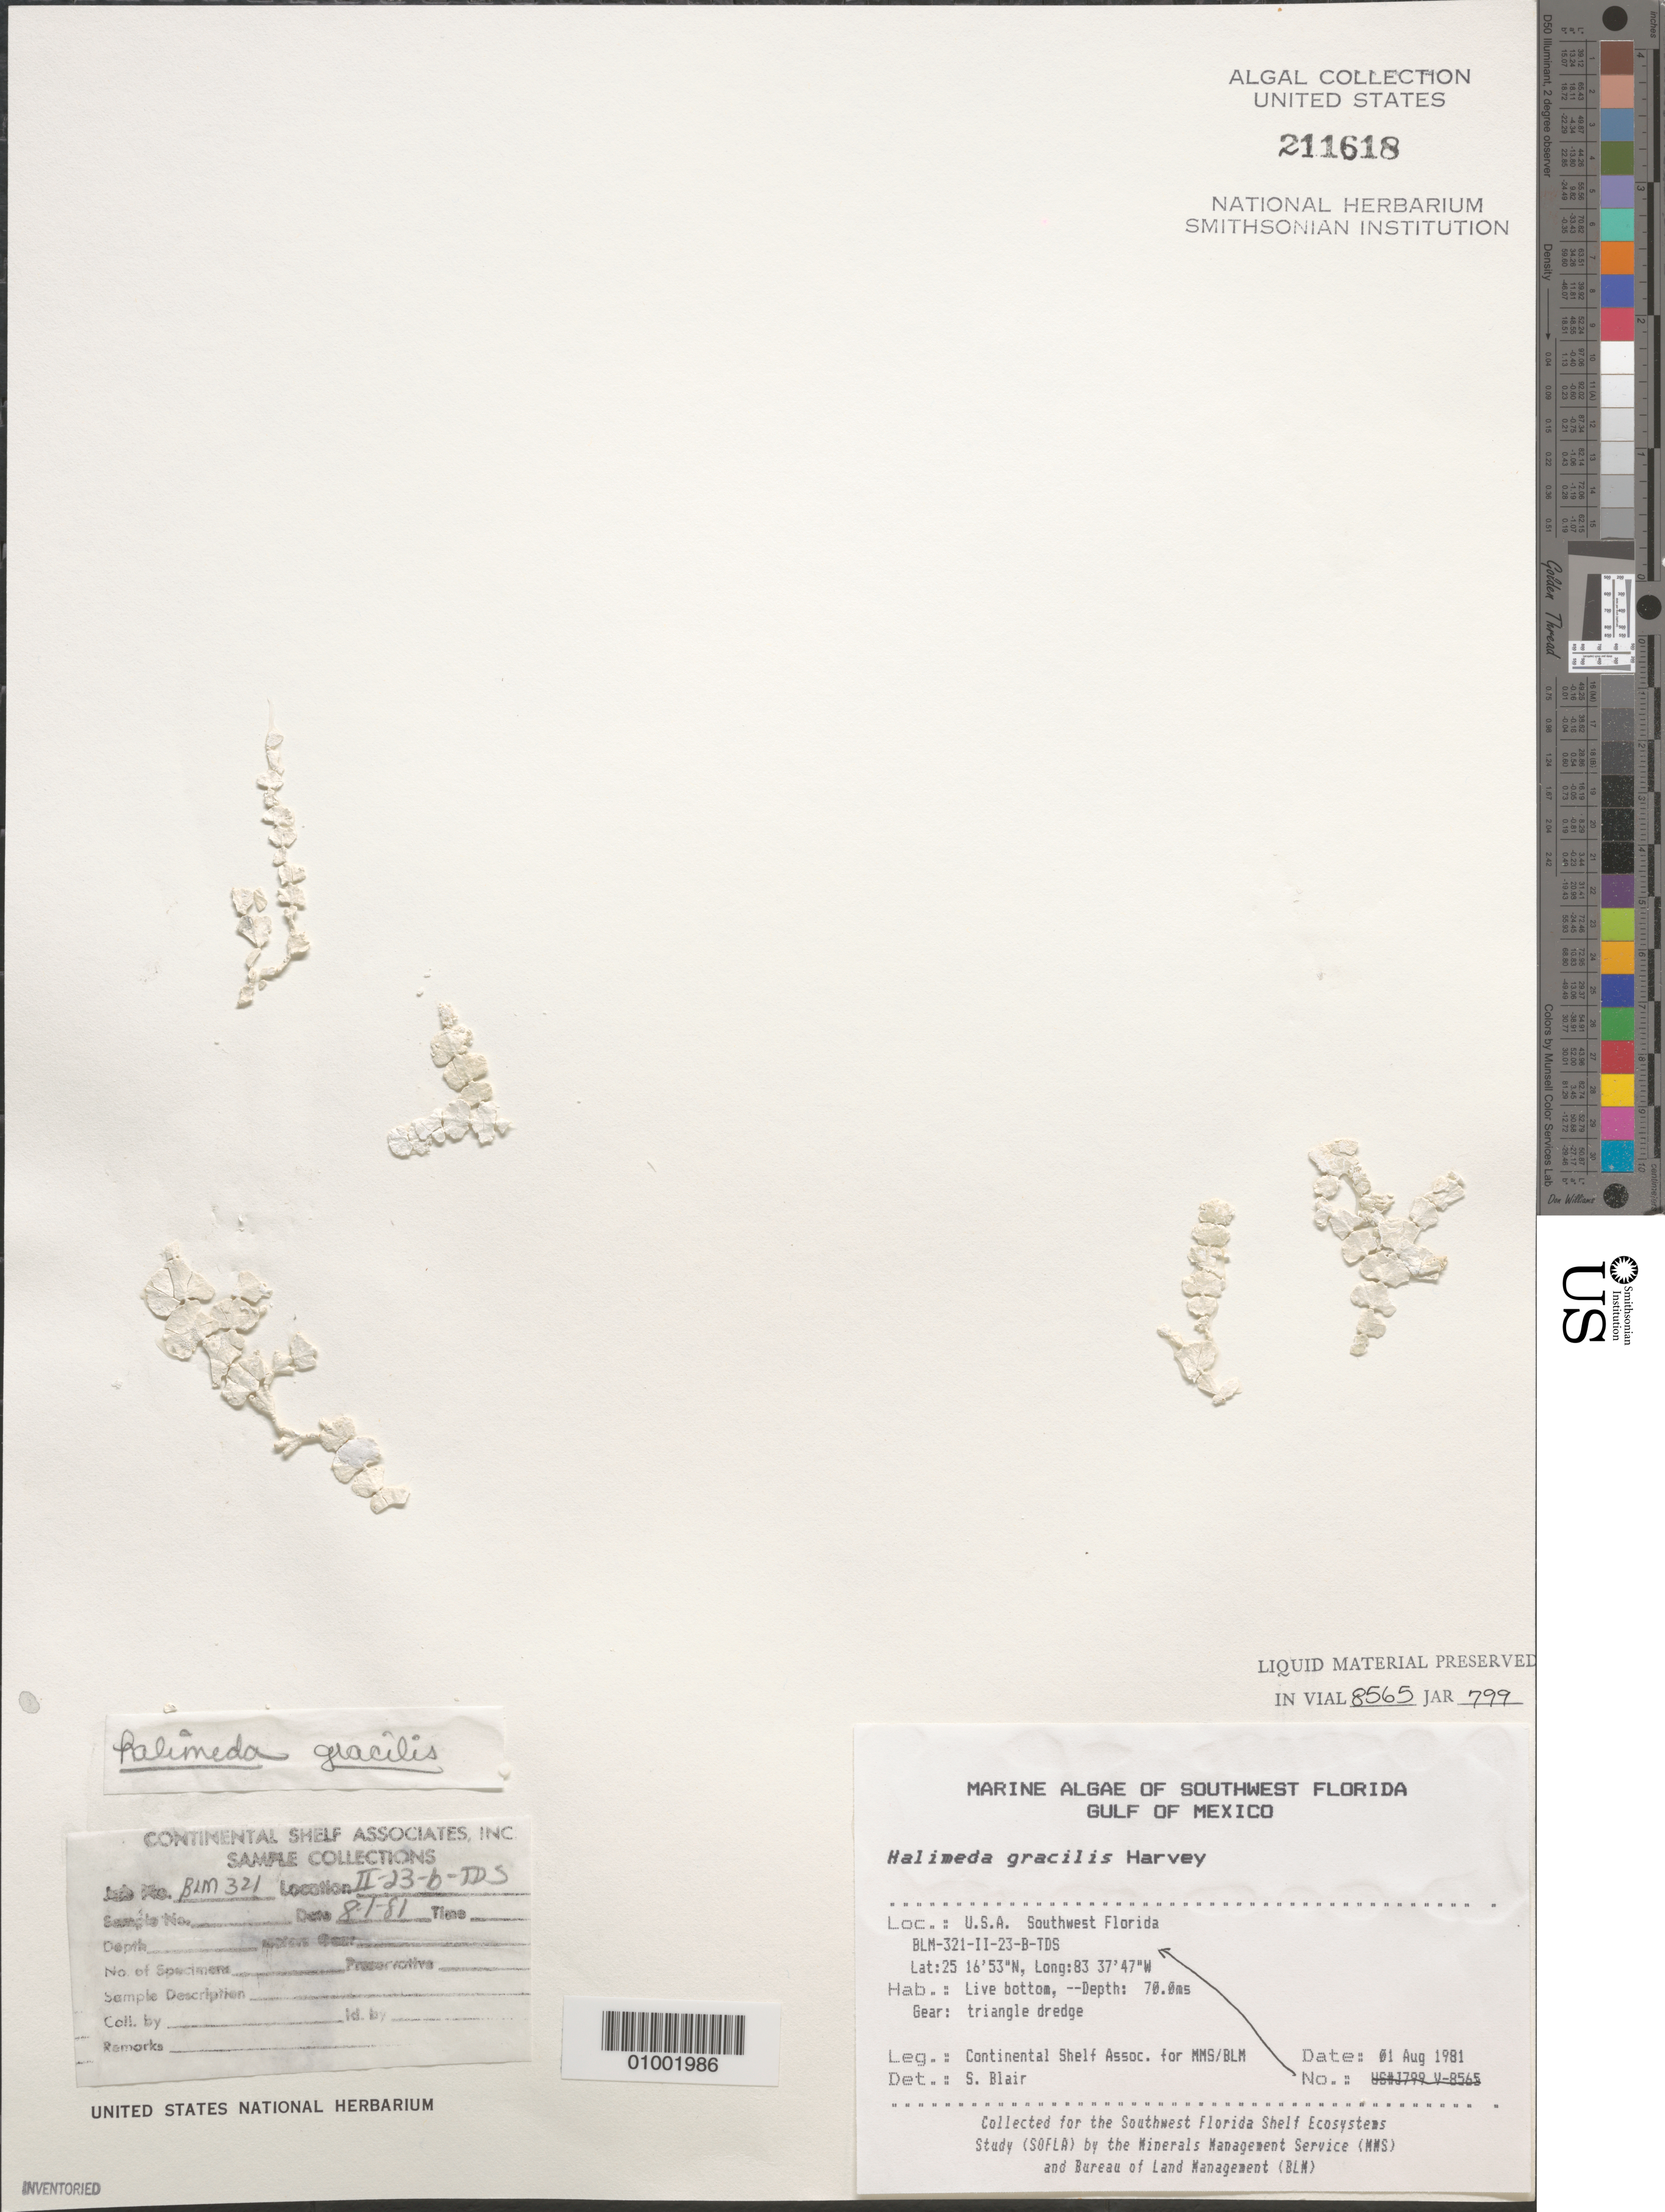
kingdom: Plantae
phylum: Chlorophyta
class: Ulvophyceae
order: Bryopsidales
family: Halimedaceae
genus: Halimeda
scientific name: Halimeda gracilis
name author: Harv. ex J. Agardh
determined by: Blair, S. M.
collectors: Continental Shelf Associates for the MMS/BLM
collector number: BLM-321-II-23-B-TDS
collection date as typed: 01 Aug 1981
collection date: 1981-08-01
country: United States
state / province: Florida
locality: Gulf of Mexico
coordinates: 25 16'53"N, 83 37'47"W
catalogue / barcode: US 211618